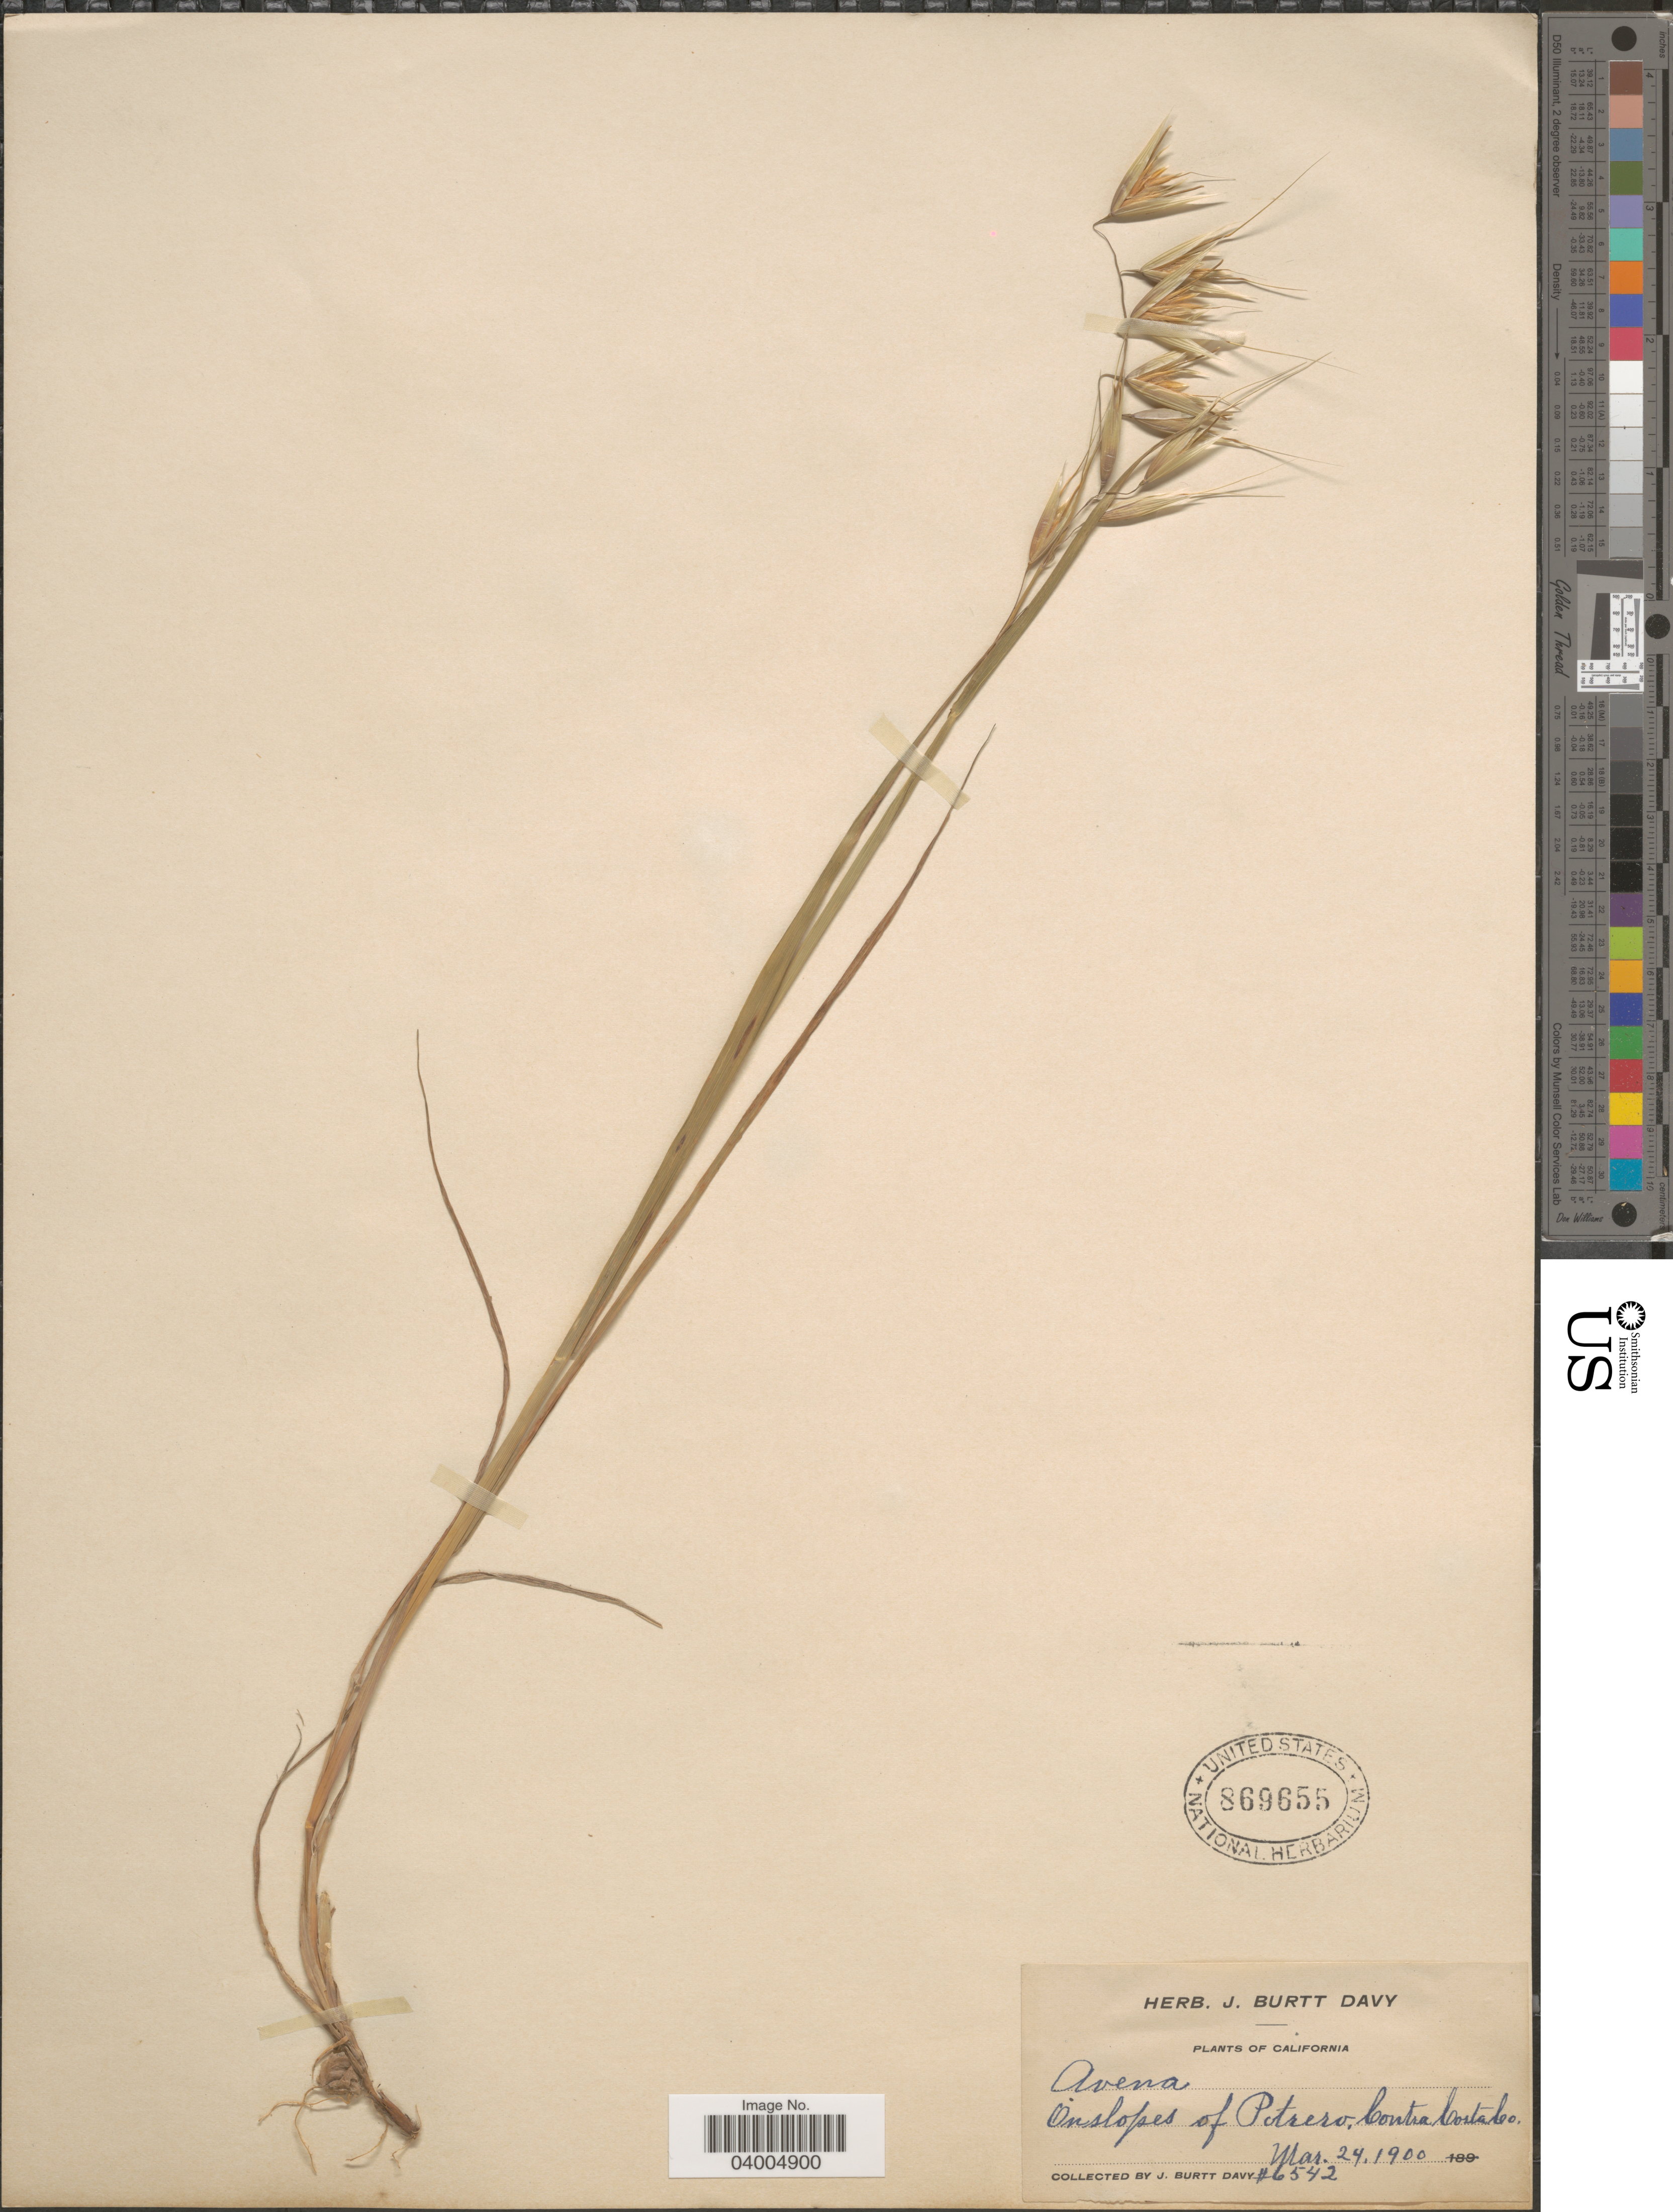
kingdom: Plantae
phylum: Tracheophyta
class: Liliopsida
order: Poales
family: Poaceae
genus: Avena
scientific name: Avena fatua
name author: L.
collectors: J. Burtt Davy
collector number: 6542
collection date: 1900-03-24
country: United States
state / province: California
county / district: Contra Costa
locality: On slopes of Potrero, Contra Costa Co.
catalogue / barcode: US 869655